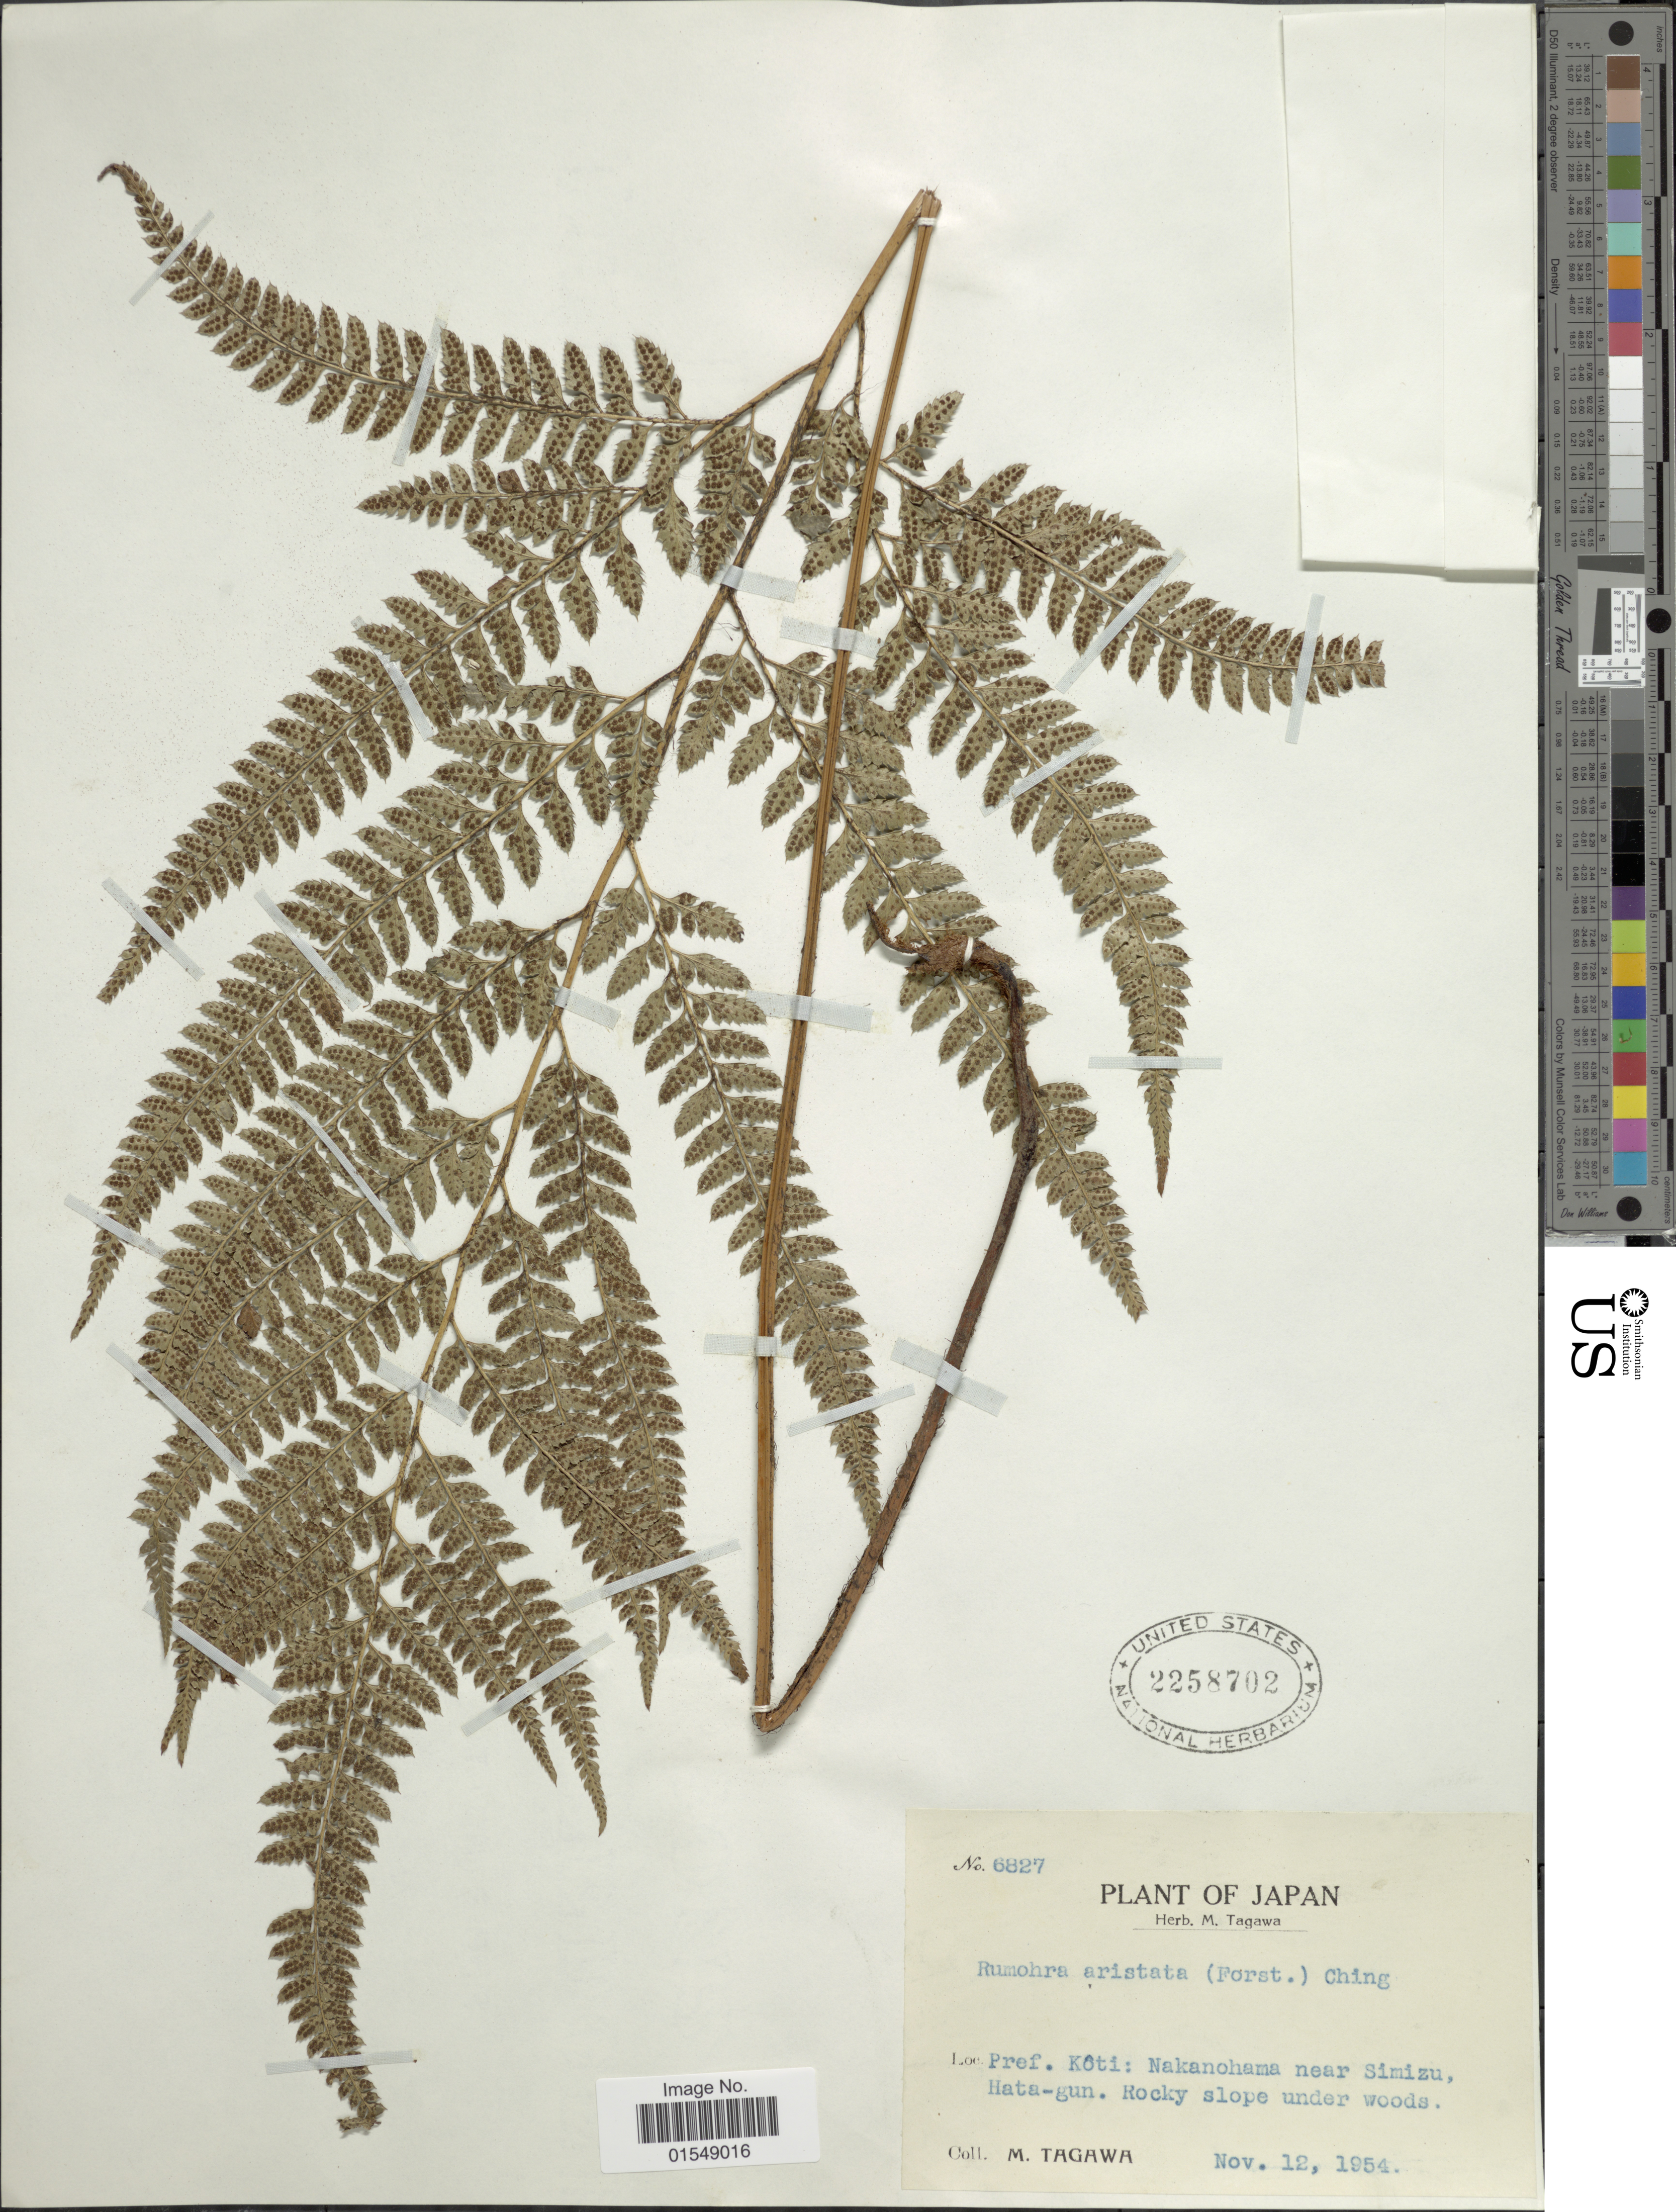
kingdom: Plantae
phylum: Tracheophyta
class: Polypodiopsida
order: Polypodiales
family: Dryopteridaceae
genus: Arachniodes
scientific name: Arachniodes aristata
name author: (G. Forst.) Tindale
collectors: M. Tagawa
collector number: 6827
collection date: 1954-11-12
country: Japan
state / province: Koti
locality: Pref. Kôti: Nakanohama near Simizu, Hata-gun.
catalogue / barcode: US 2258702